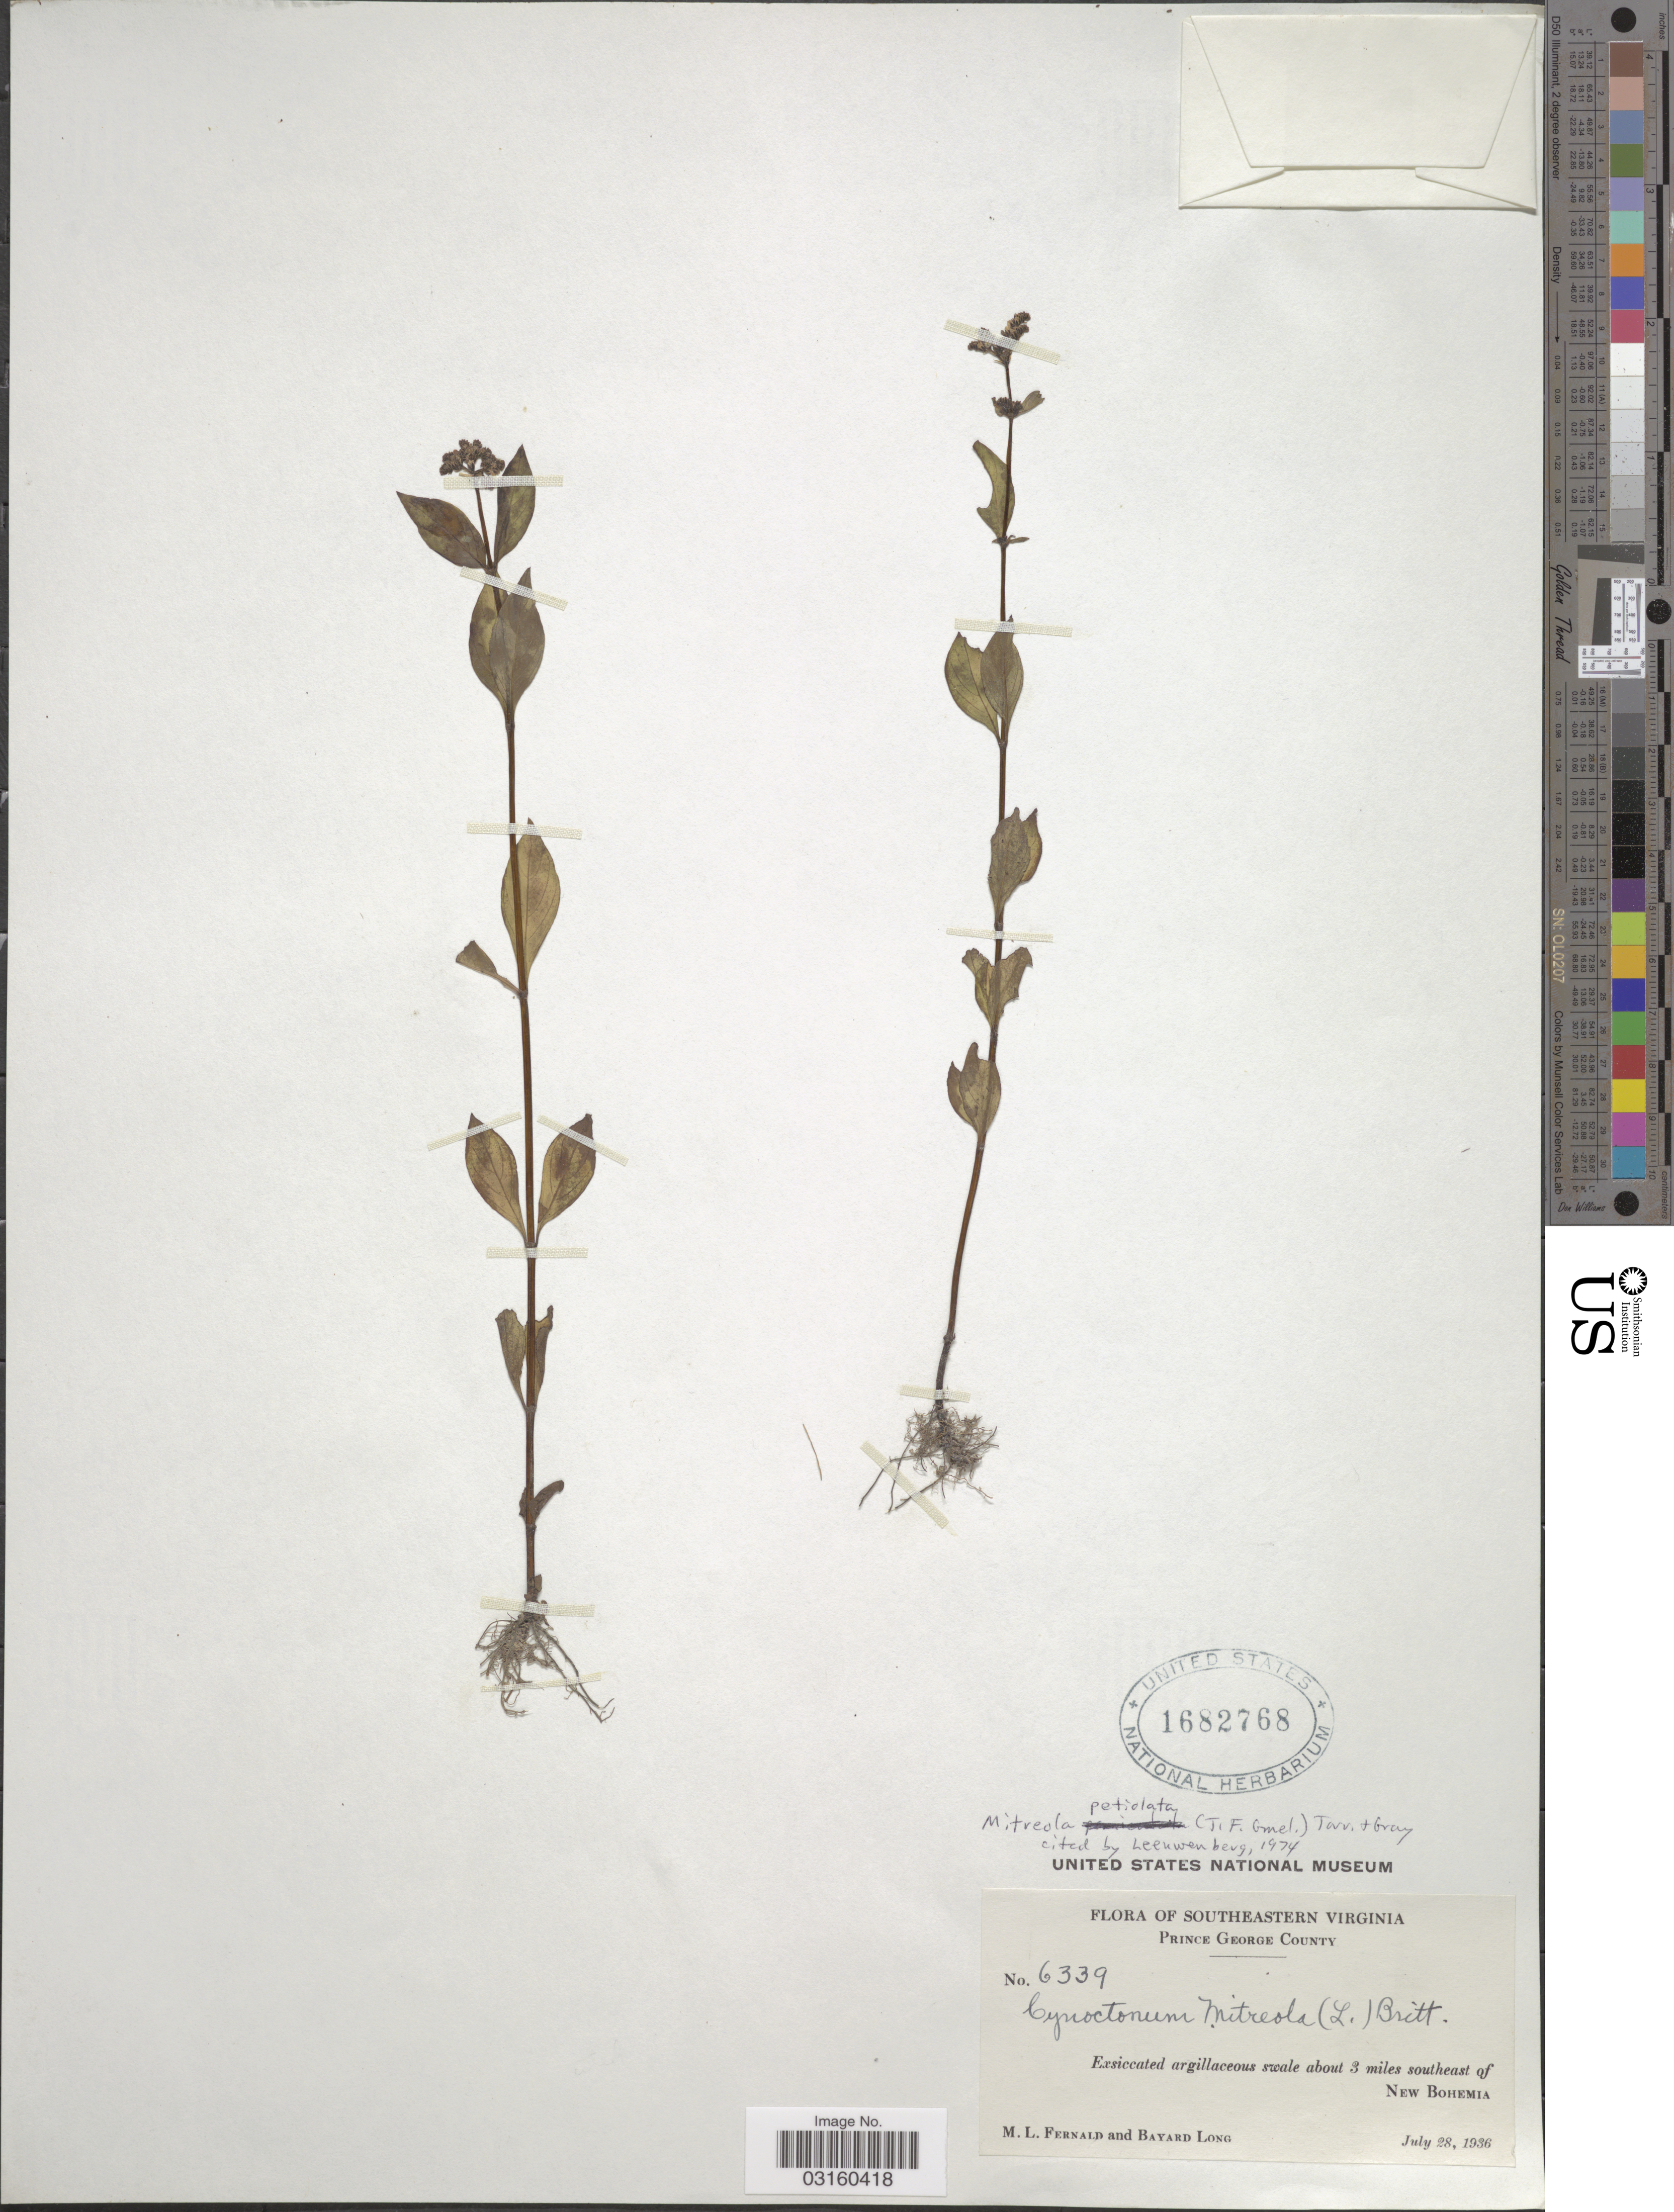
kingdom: Plantae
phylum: Tracheophyta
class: Magnoliopsida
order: Gentianales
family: Loganiaceae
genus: Mitreola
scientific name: Mitreola petiolata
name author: (J.F. Gmel.) Torr. & A. Gray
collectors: M. L. Fernald & B. Long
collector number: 6339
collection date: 1936-07-28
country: United States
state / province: Virginia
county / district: Prince George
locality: Southeastern Virginia, Prince George County, Exsiccated argillaceous swale about 3 miles southeast of New Bohemia.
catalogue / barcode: US 1682768